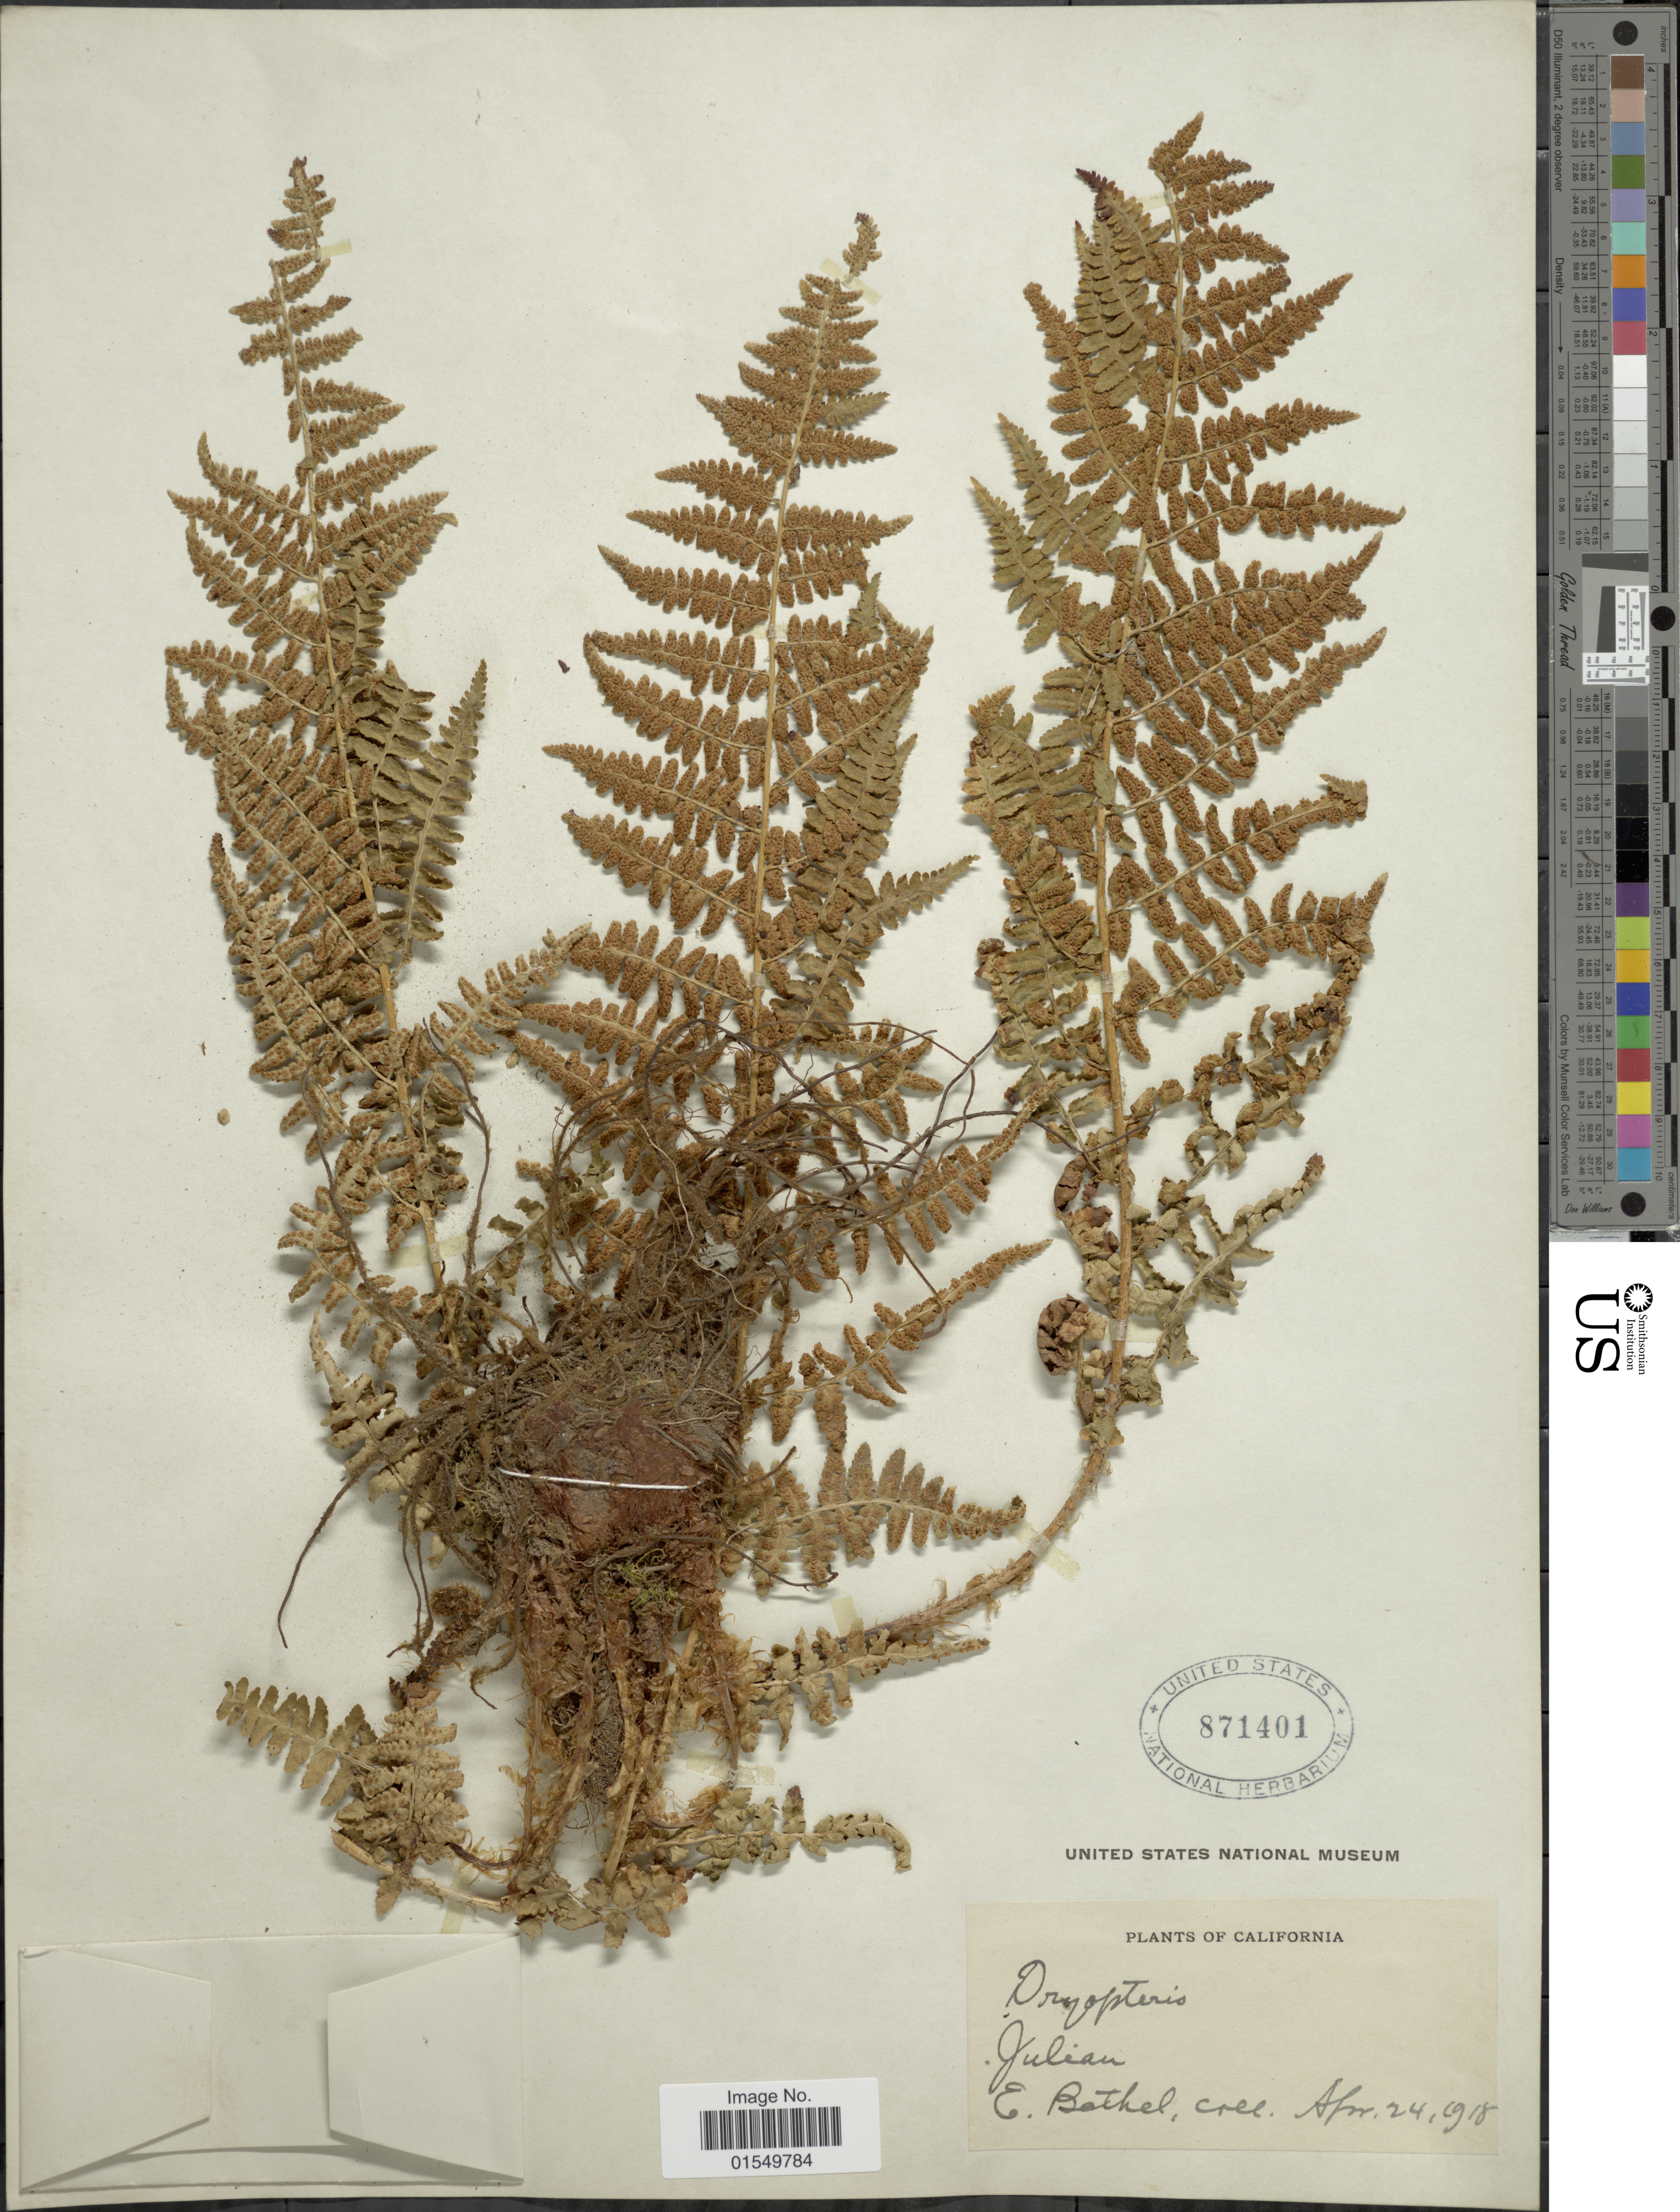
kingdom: Plantae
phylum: Tracheophyta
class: Polypodiopsida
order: Polypodiales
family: Dryopteridaceae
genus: Dryopteris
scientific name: Dryopteris arguta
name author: (Kaulf.) Maxon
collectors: E. Bethel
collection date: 1918-04-24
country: United States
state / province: California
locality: Julian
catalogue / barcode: US 871401